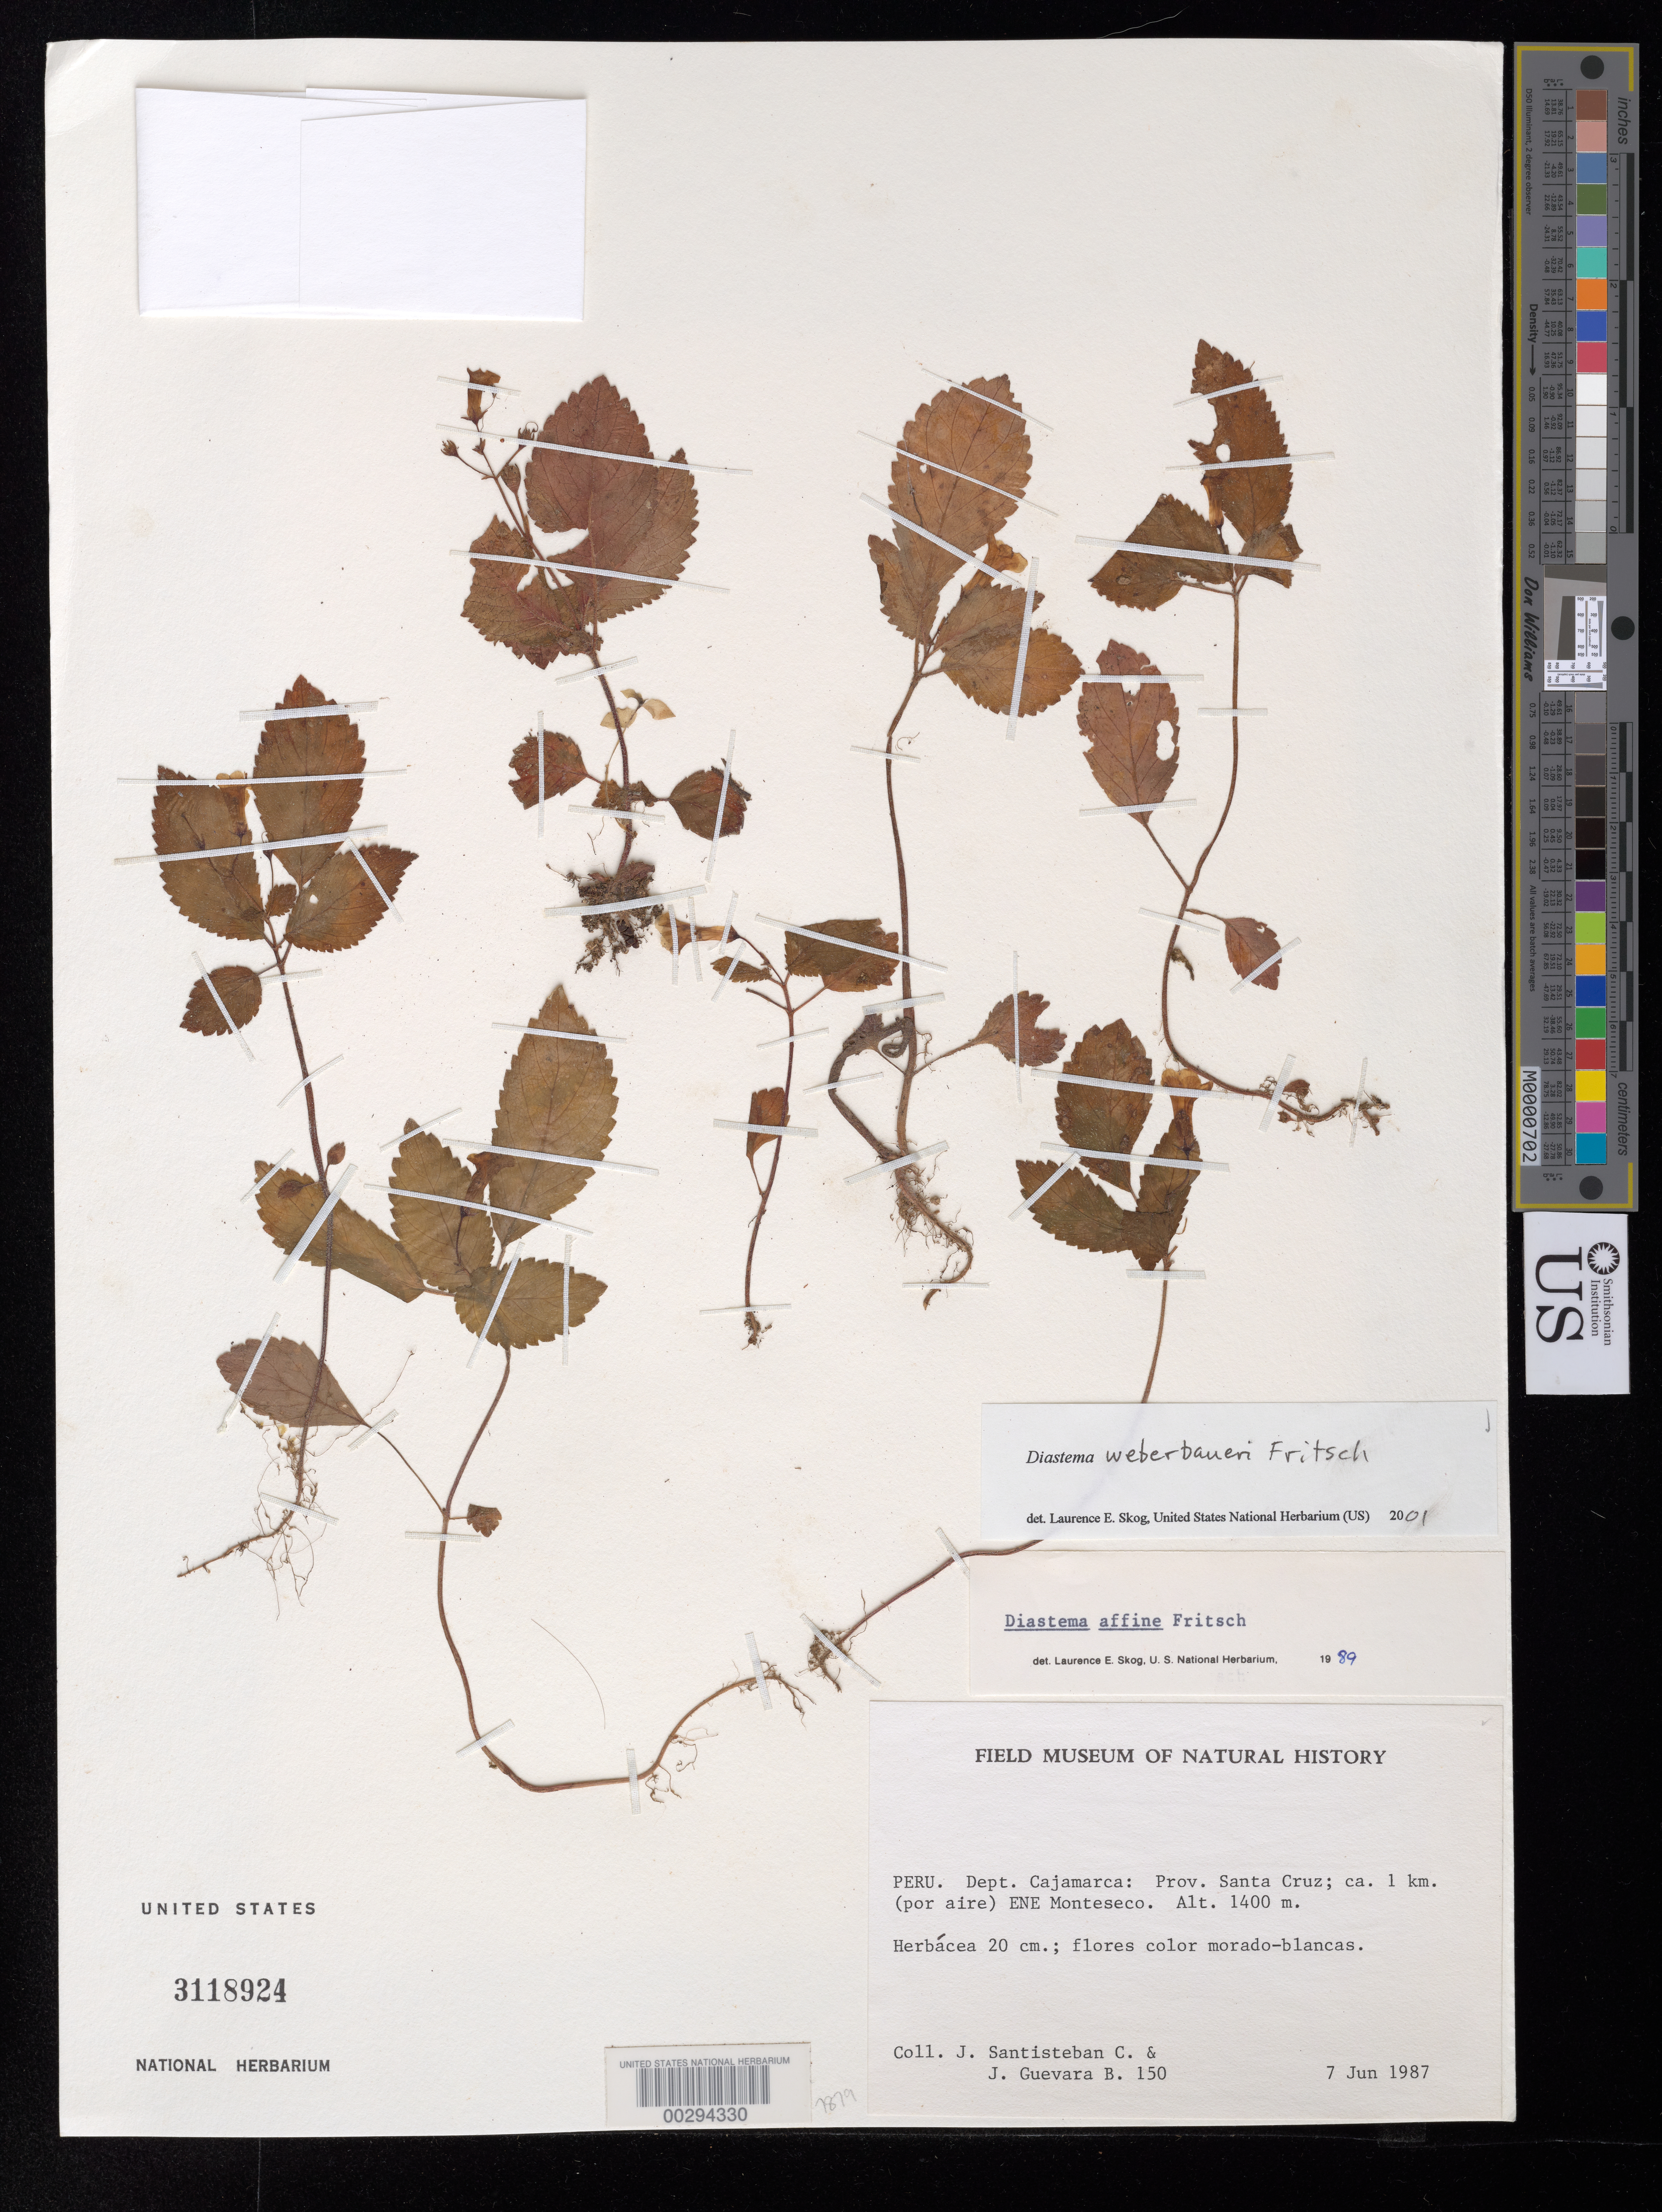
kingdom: Plantae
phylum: Tracheophyta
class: Magnoliopsida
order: Lamiales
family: Gesneriaceae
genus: Diastema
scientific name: Diastema weberbaueri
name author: Fritsch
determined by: Skog, Laurence E.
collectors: J. Santisteban C. & J. Guevara B.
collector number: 150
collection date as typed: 07 Jun 1987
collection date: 1987-06-07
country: Peru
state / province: Cajamarca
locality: Prov. Santa Cruz; ca. 1 km (por aire) ENE Monteseco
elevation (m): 1400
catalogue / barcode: US 3118924